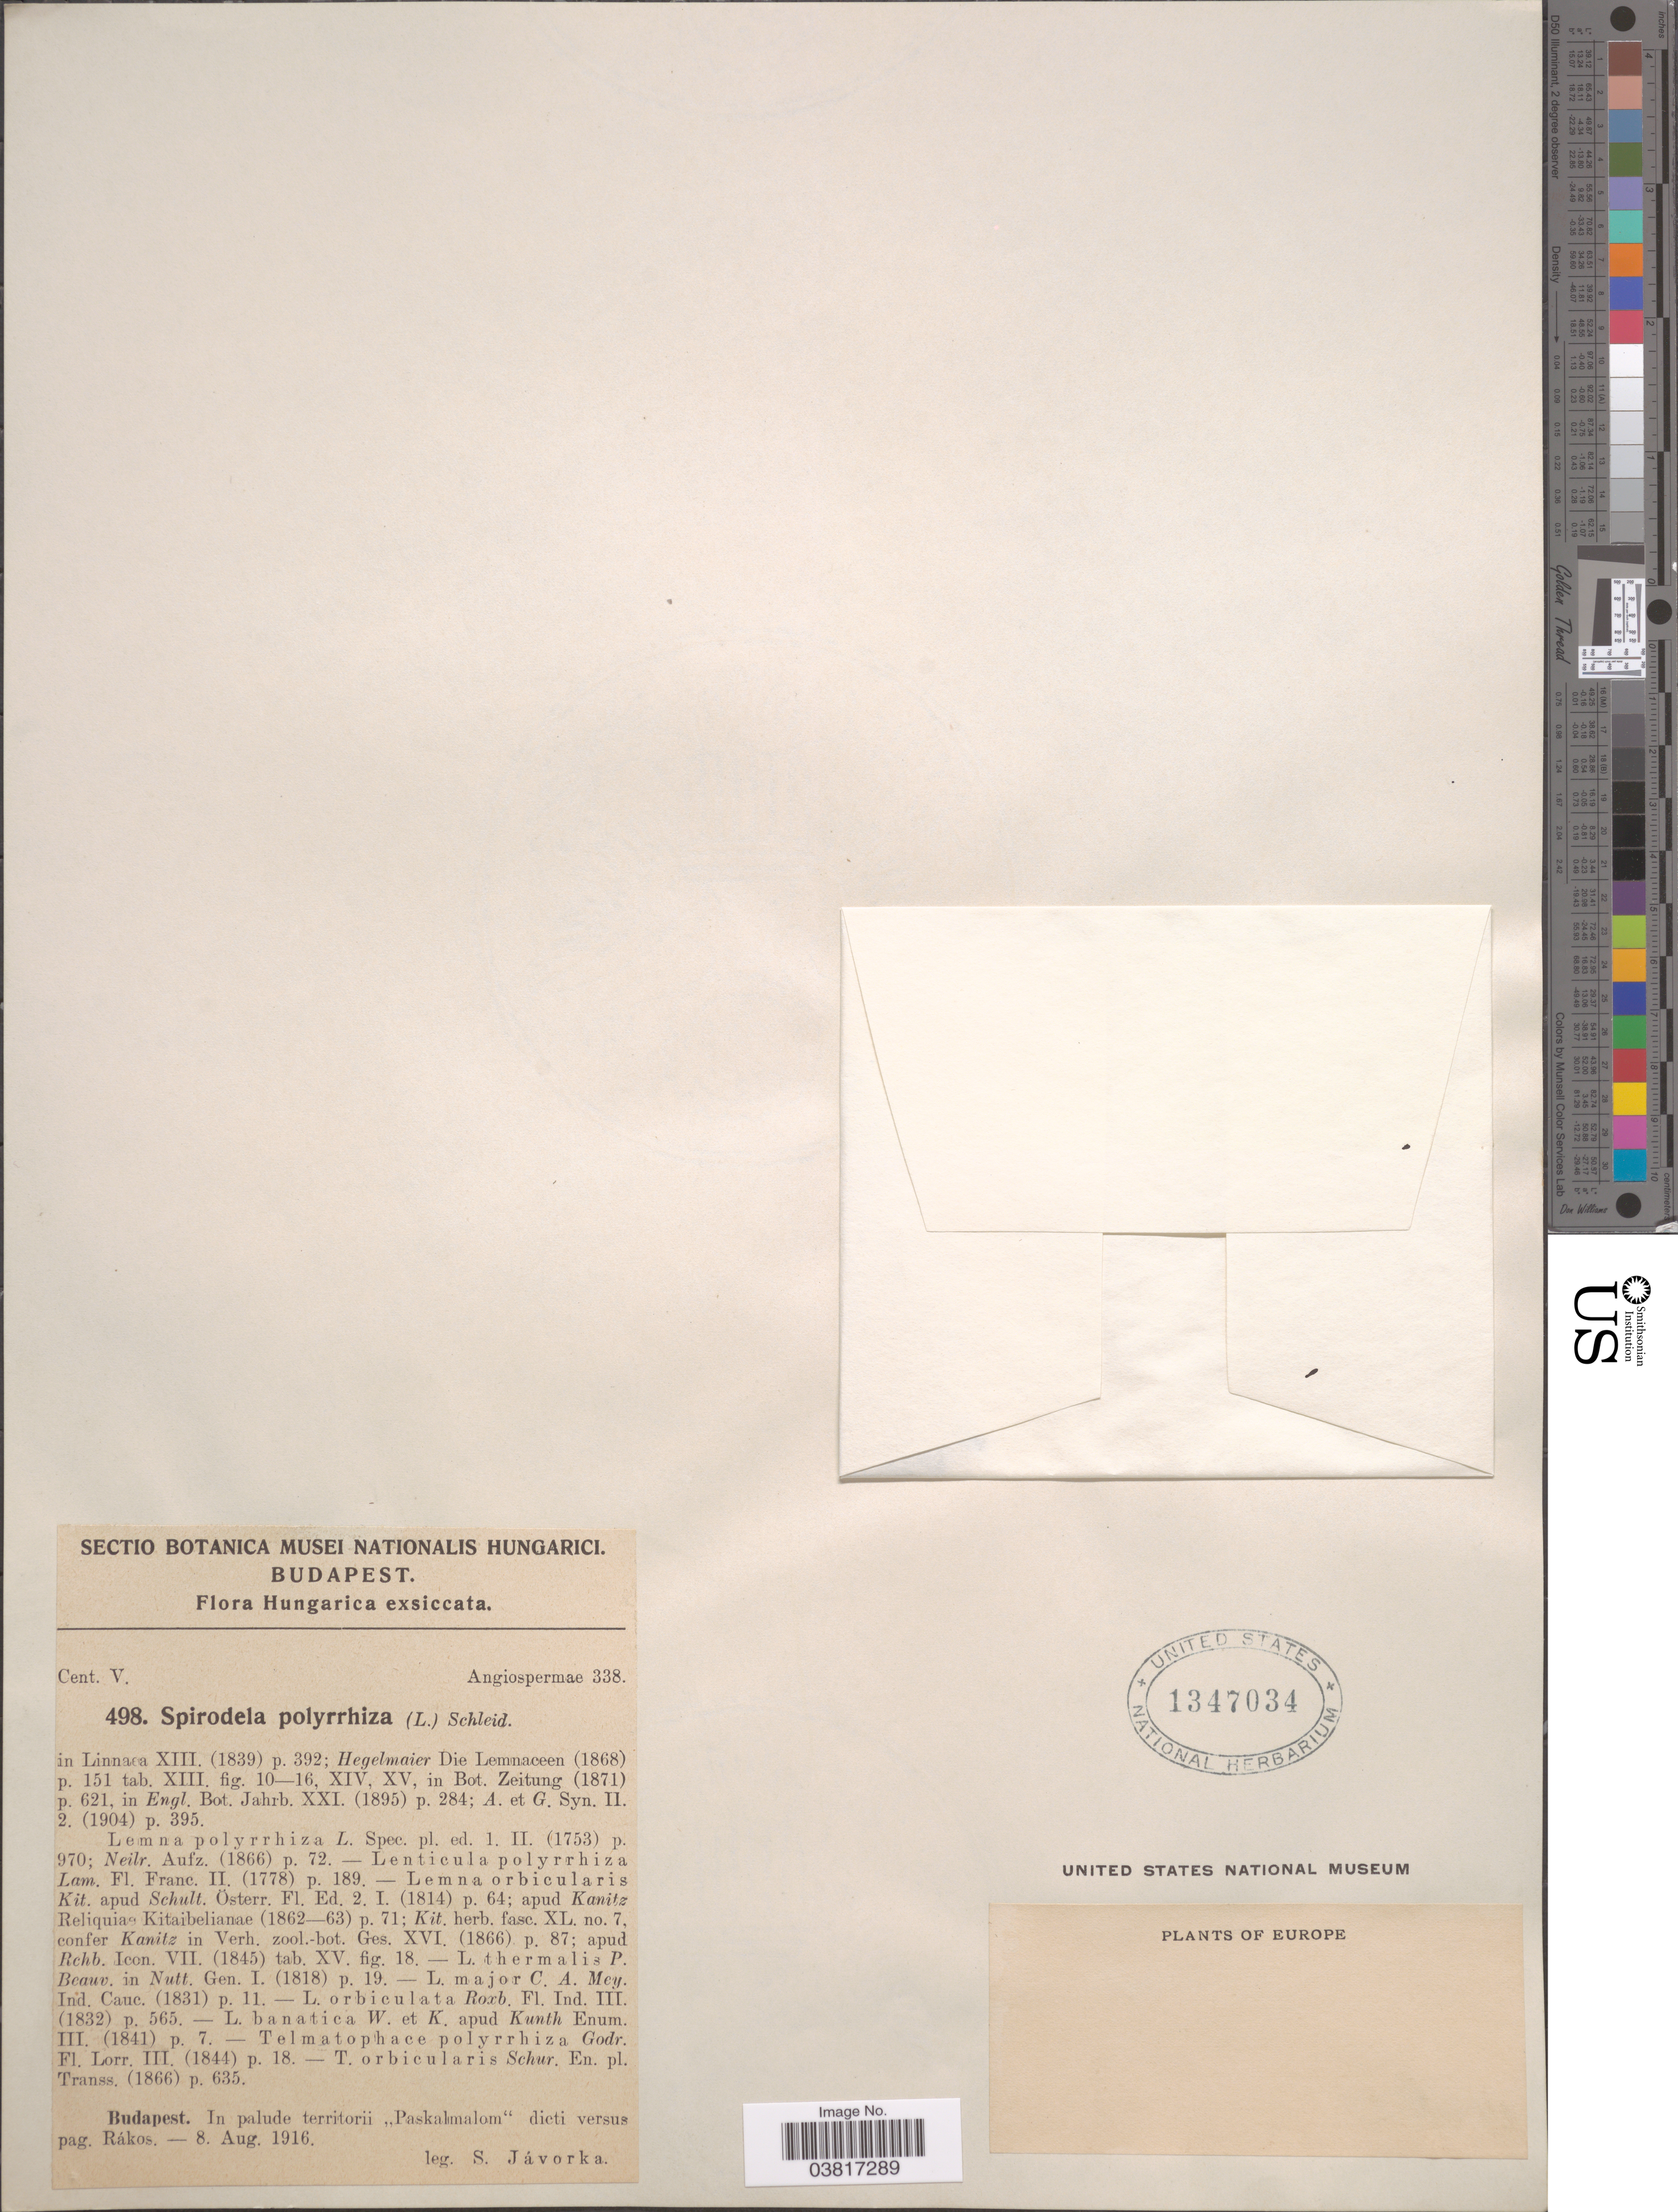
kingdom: Plantae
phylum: Tracheophyta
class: Liliopsida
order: Alismatales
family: Araceae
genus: Spirodela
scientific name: Spirodela polyrrhiza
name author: (L.) Schleid.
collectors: S. Javorka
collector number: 498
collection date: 1916-08-08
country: Hungary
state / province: Budapest, Capital District of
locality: In palude territorii "Paskalmalom" dicti versus pag. Rákos.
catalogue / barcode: US 1347034